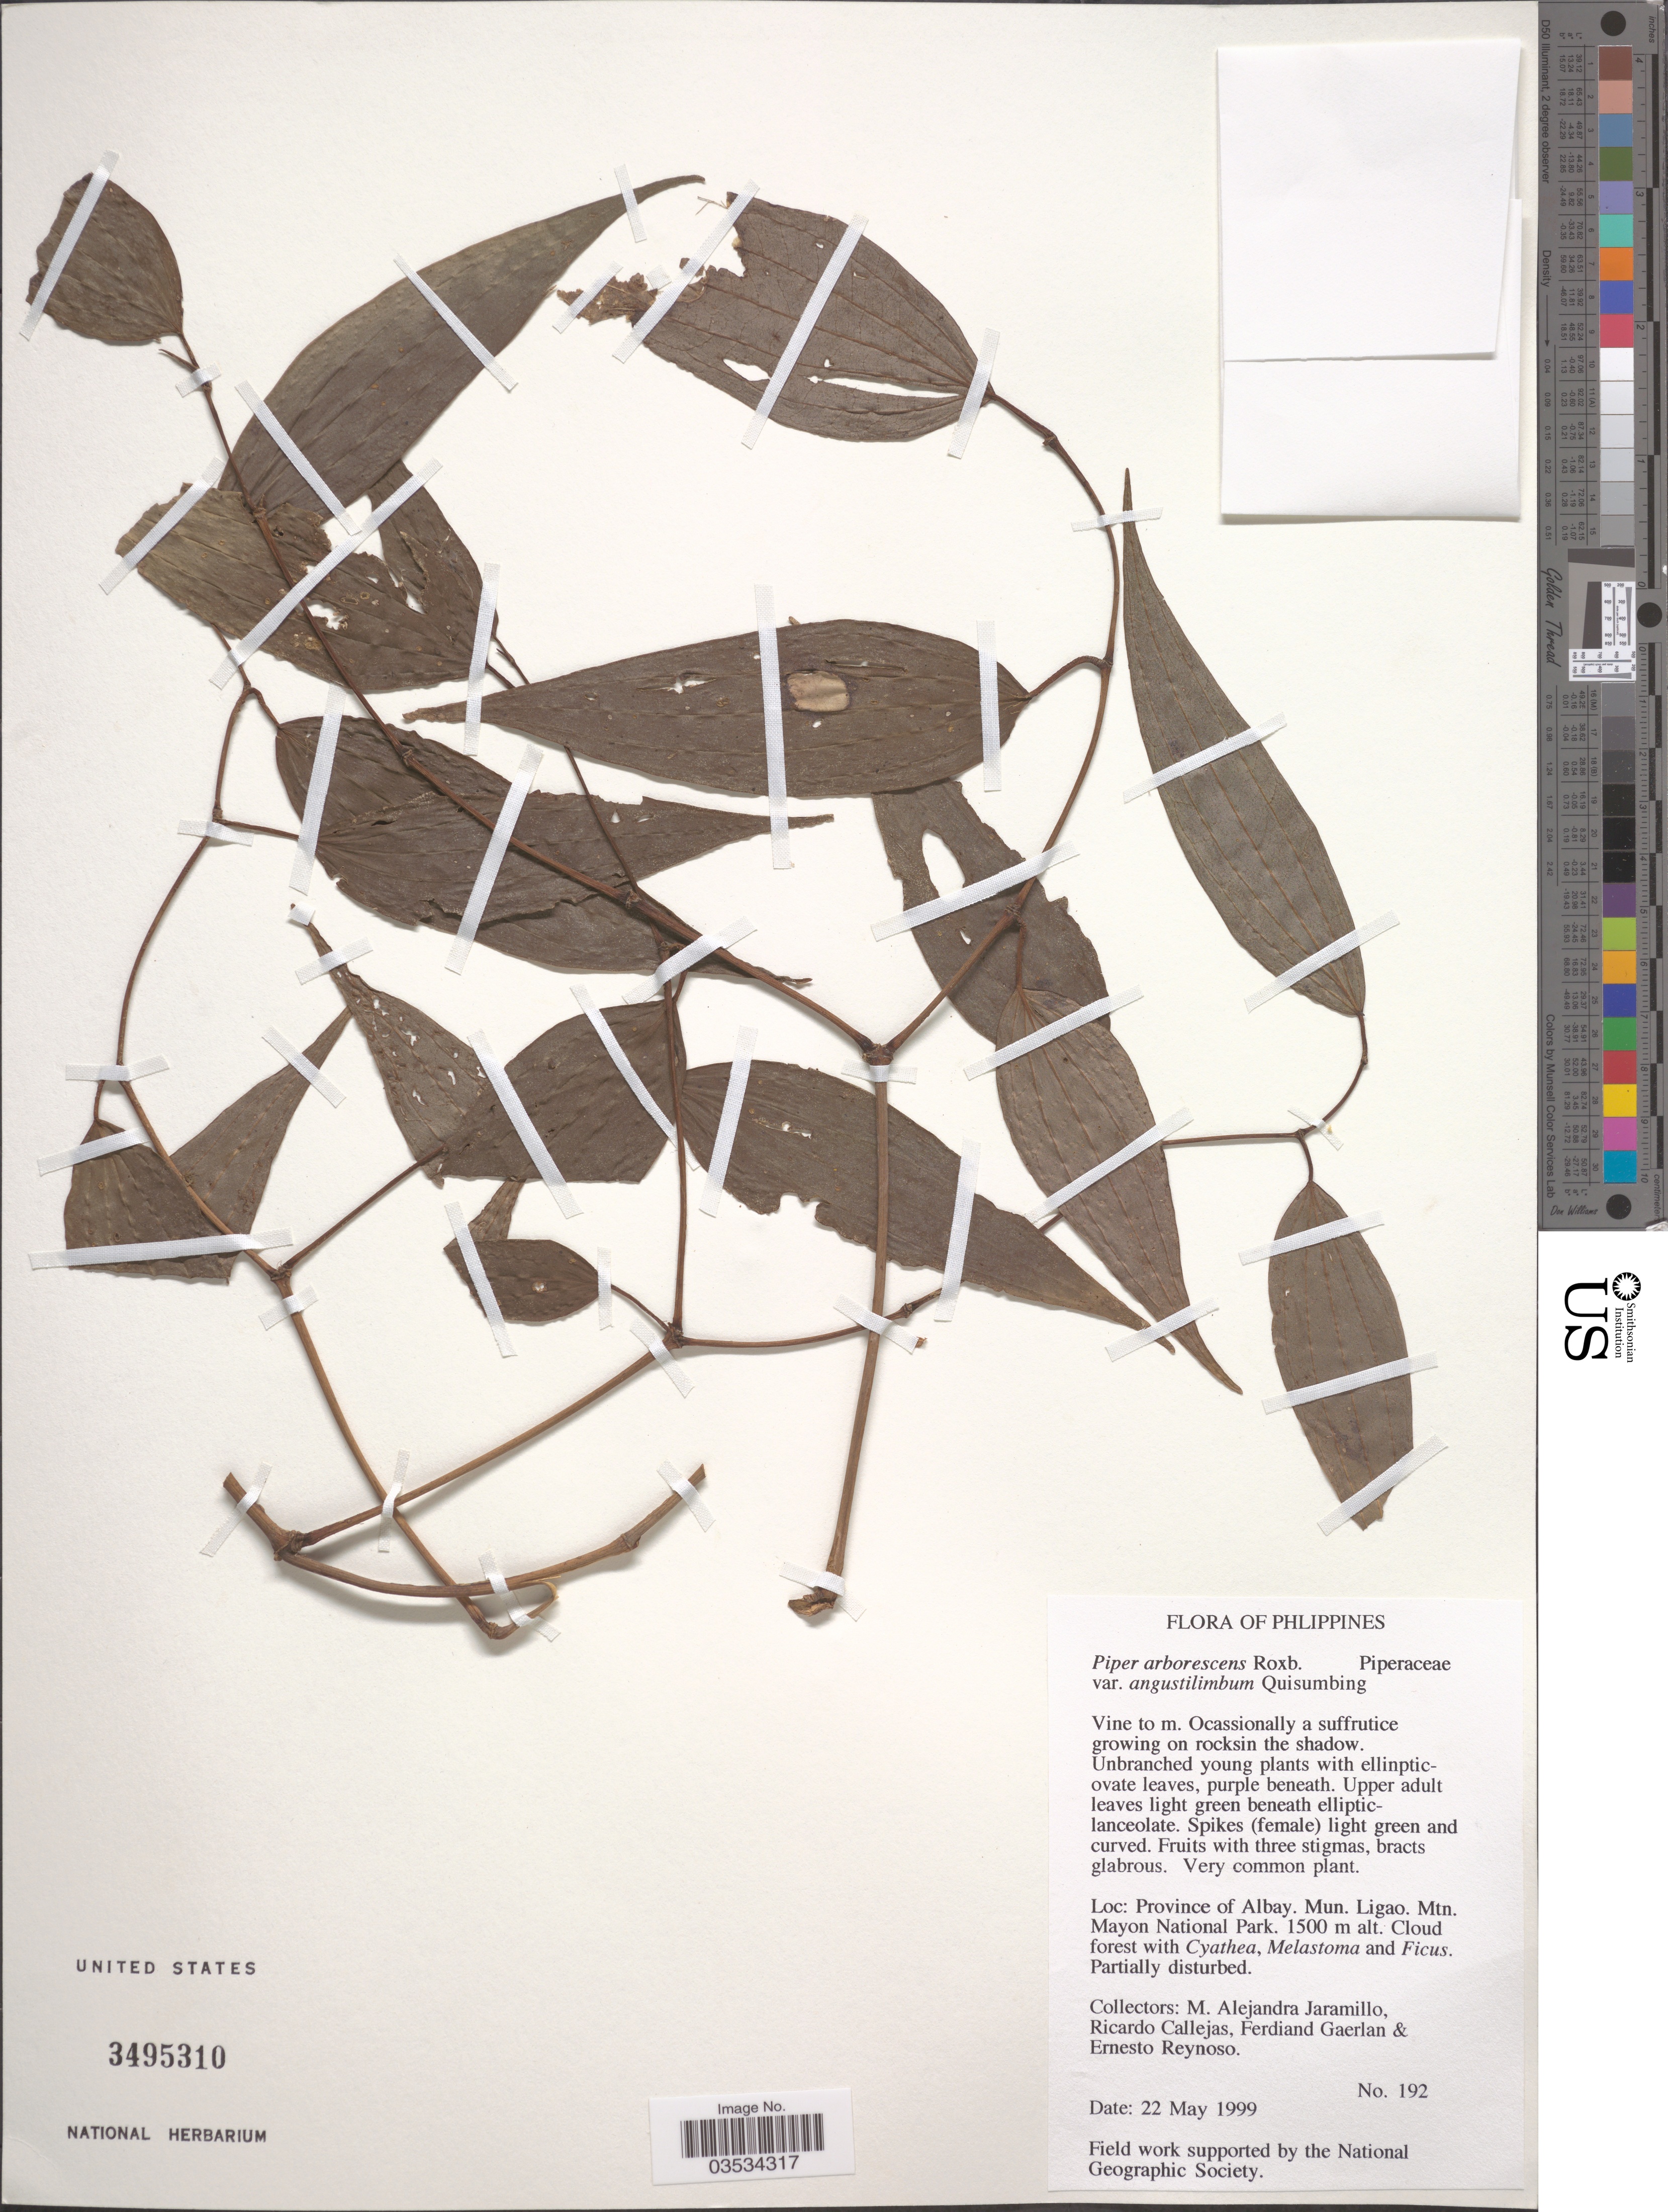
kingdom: Plantae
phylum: Tracheophyta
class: Magnoliopsida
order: Piperales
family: Piperaceae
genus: Piper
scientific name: Piper arborescens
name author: Roxb.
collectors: M. A. Jaramillo, R. Callejas, F. Gaerlan & E. Reynoso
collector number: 192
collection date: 1999-05-22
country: Philippines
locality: Province of Albay. Mun. Ligao. Mtn. Mayon National Park.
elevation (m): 1500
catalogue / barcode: US 3495310